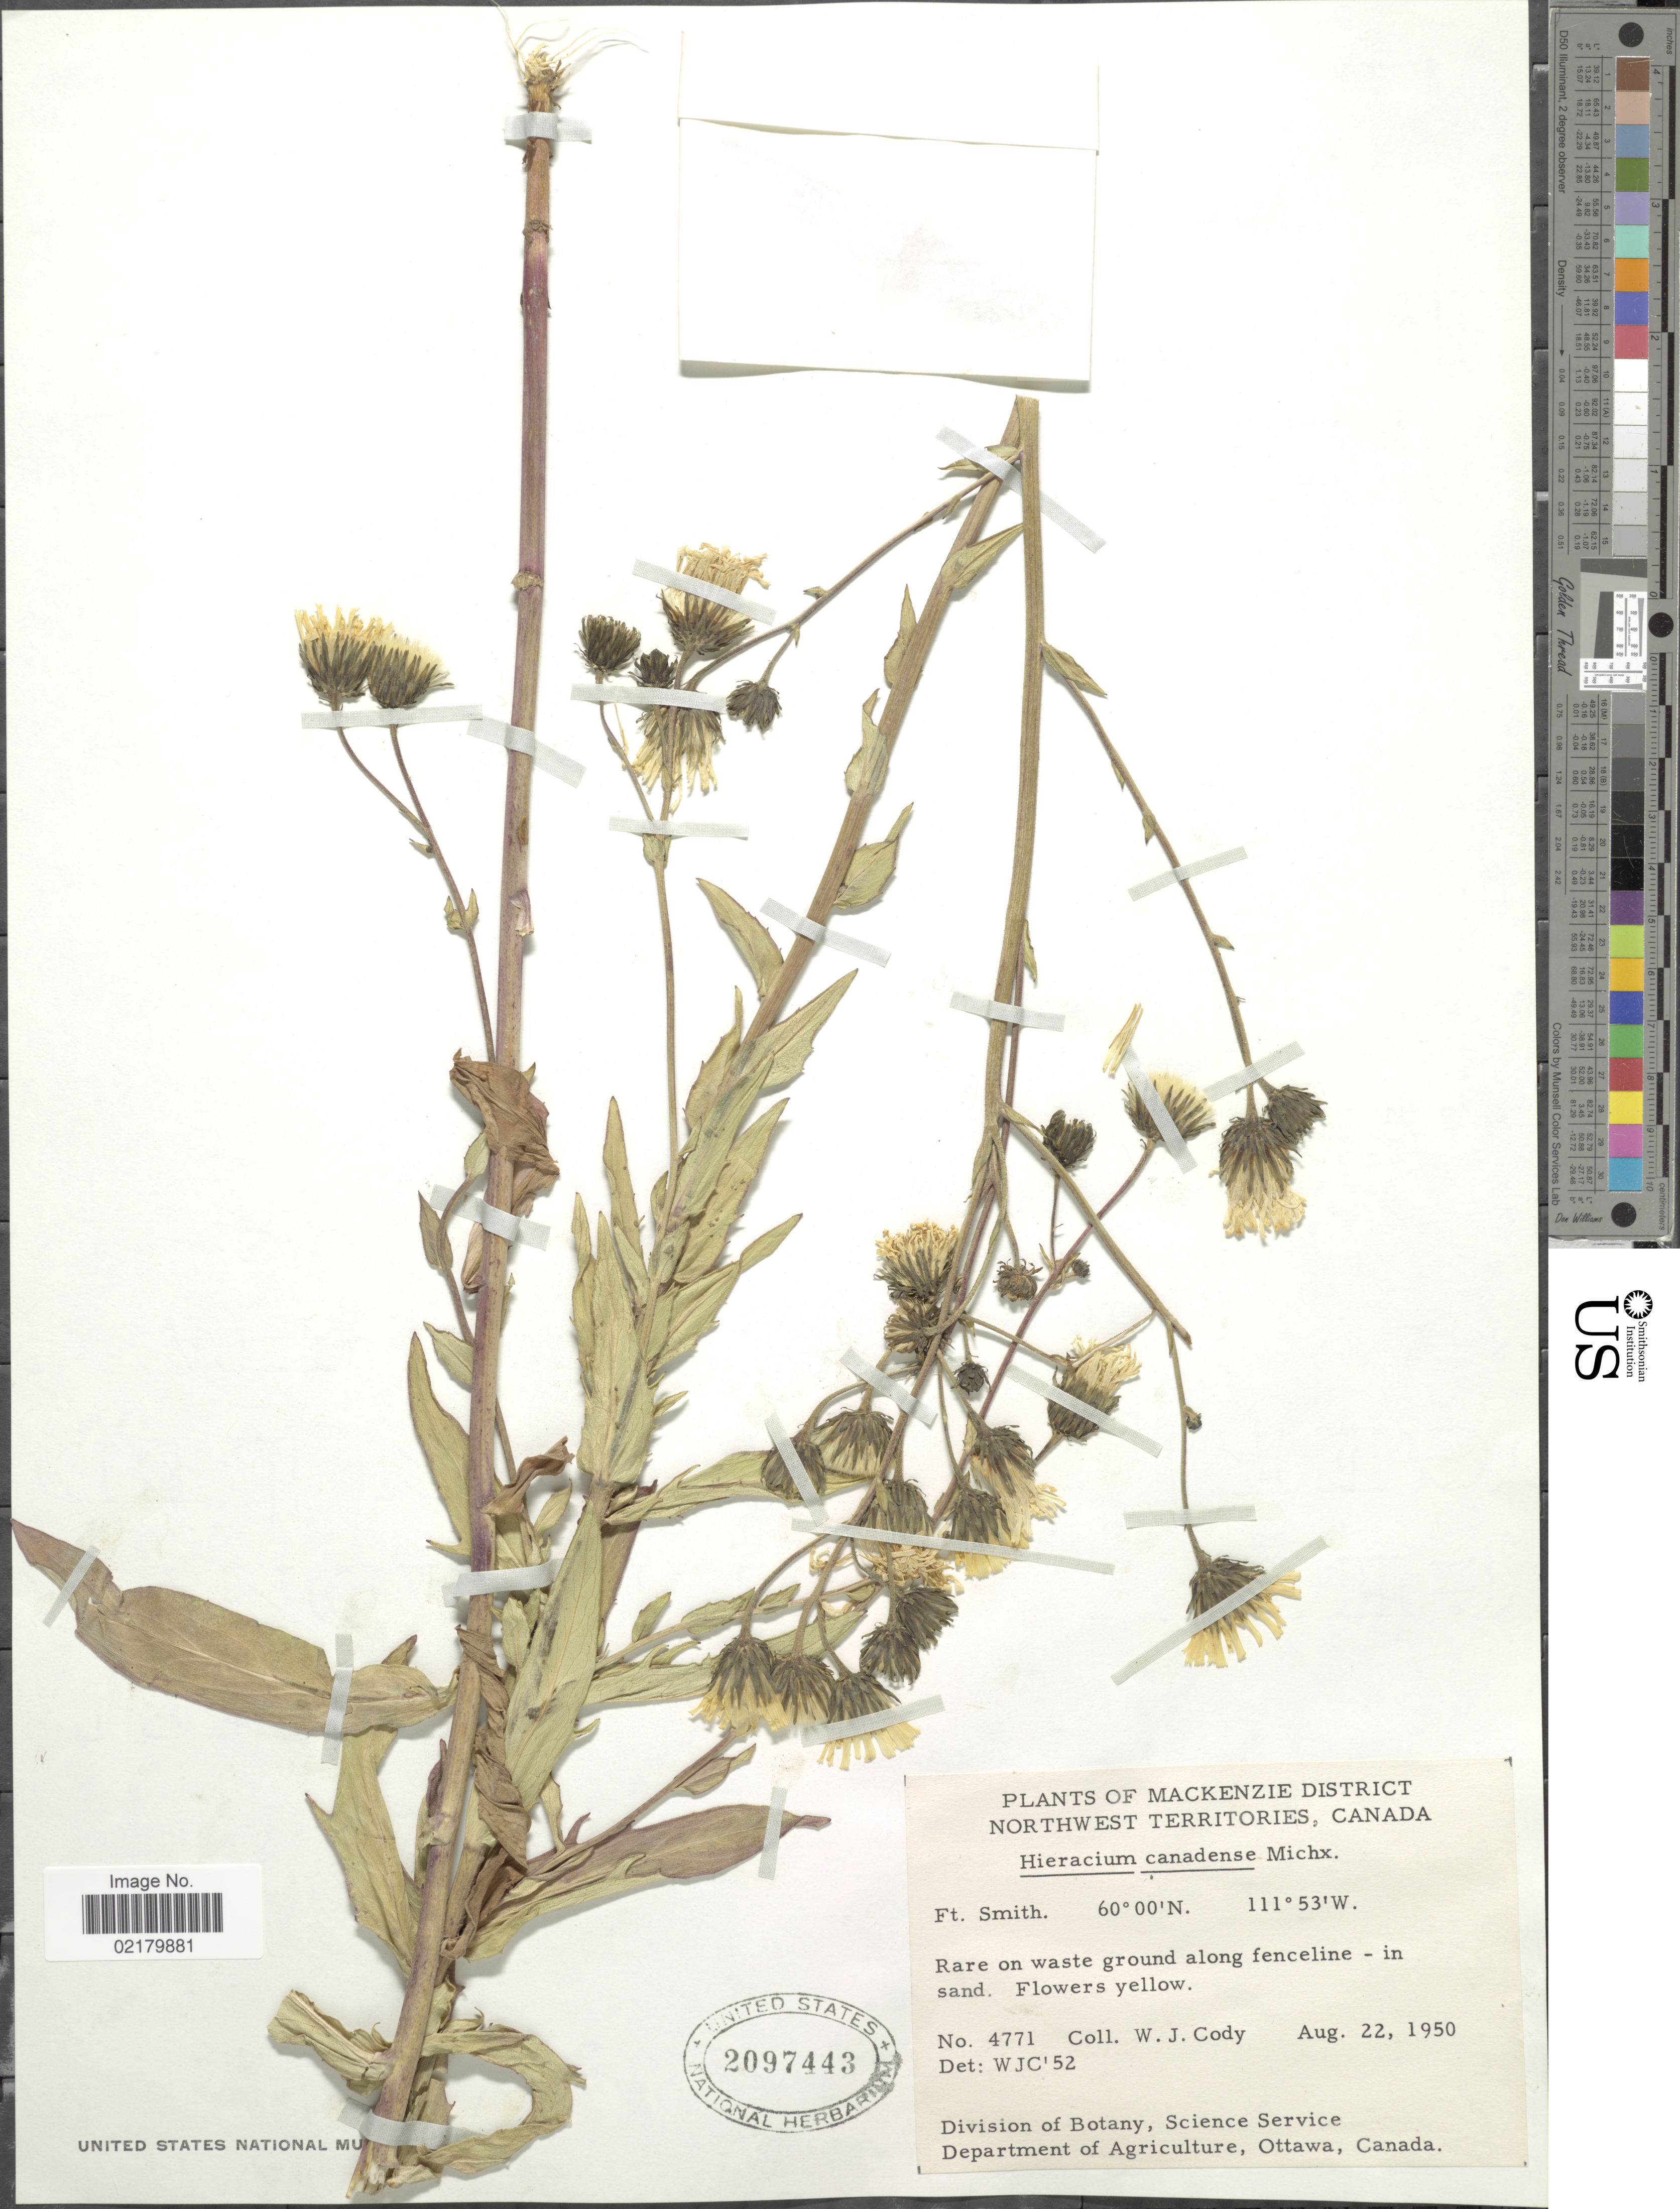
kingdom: Plantae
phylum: Tracheophyta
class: Magnoliopsida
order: Asterales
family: Asteraceae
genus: Hieracium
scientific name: Hieracium canadense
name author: Michx.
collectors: W. Cody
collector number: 4771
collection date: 1950-08-22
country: Canada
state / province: Northwest Territories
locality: Mackenzie District, Ft. Smith, Rare on waste ground along fenceline - in sand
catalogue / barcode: US 2097443